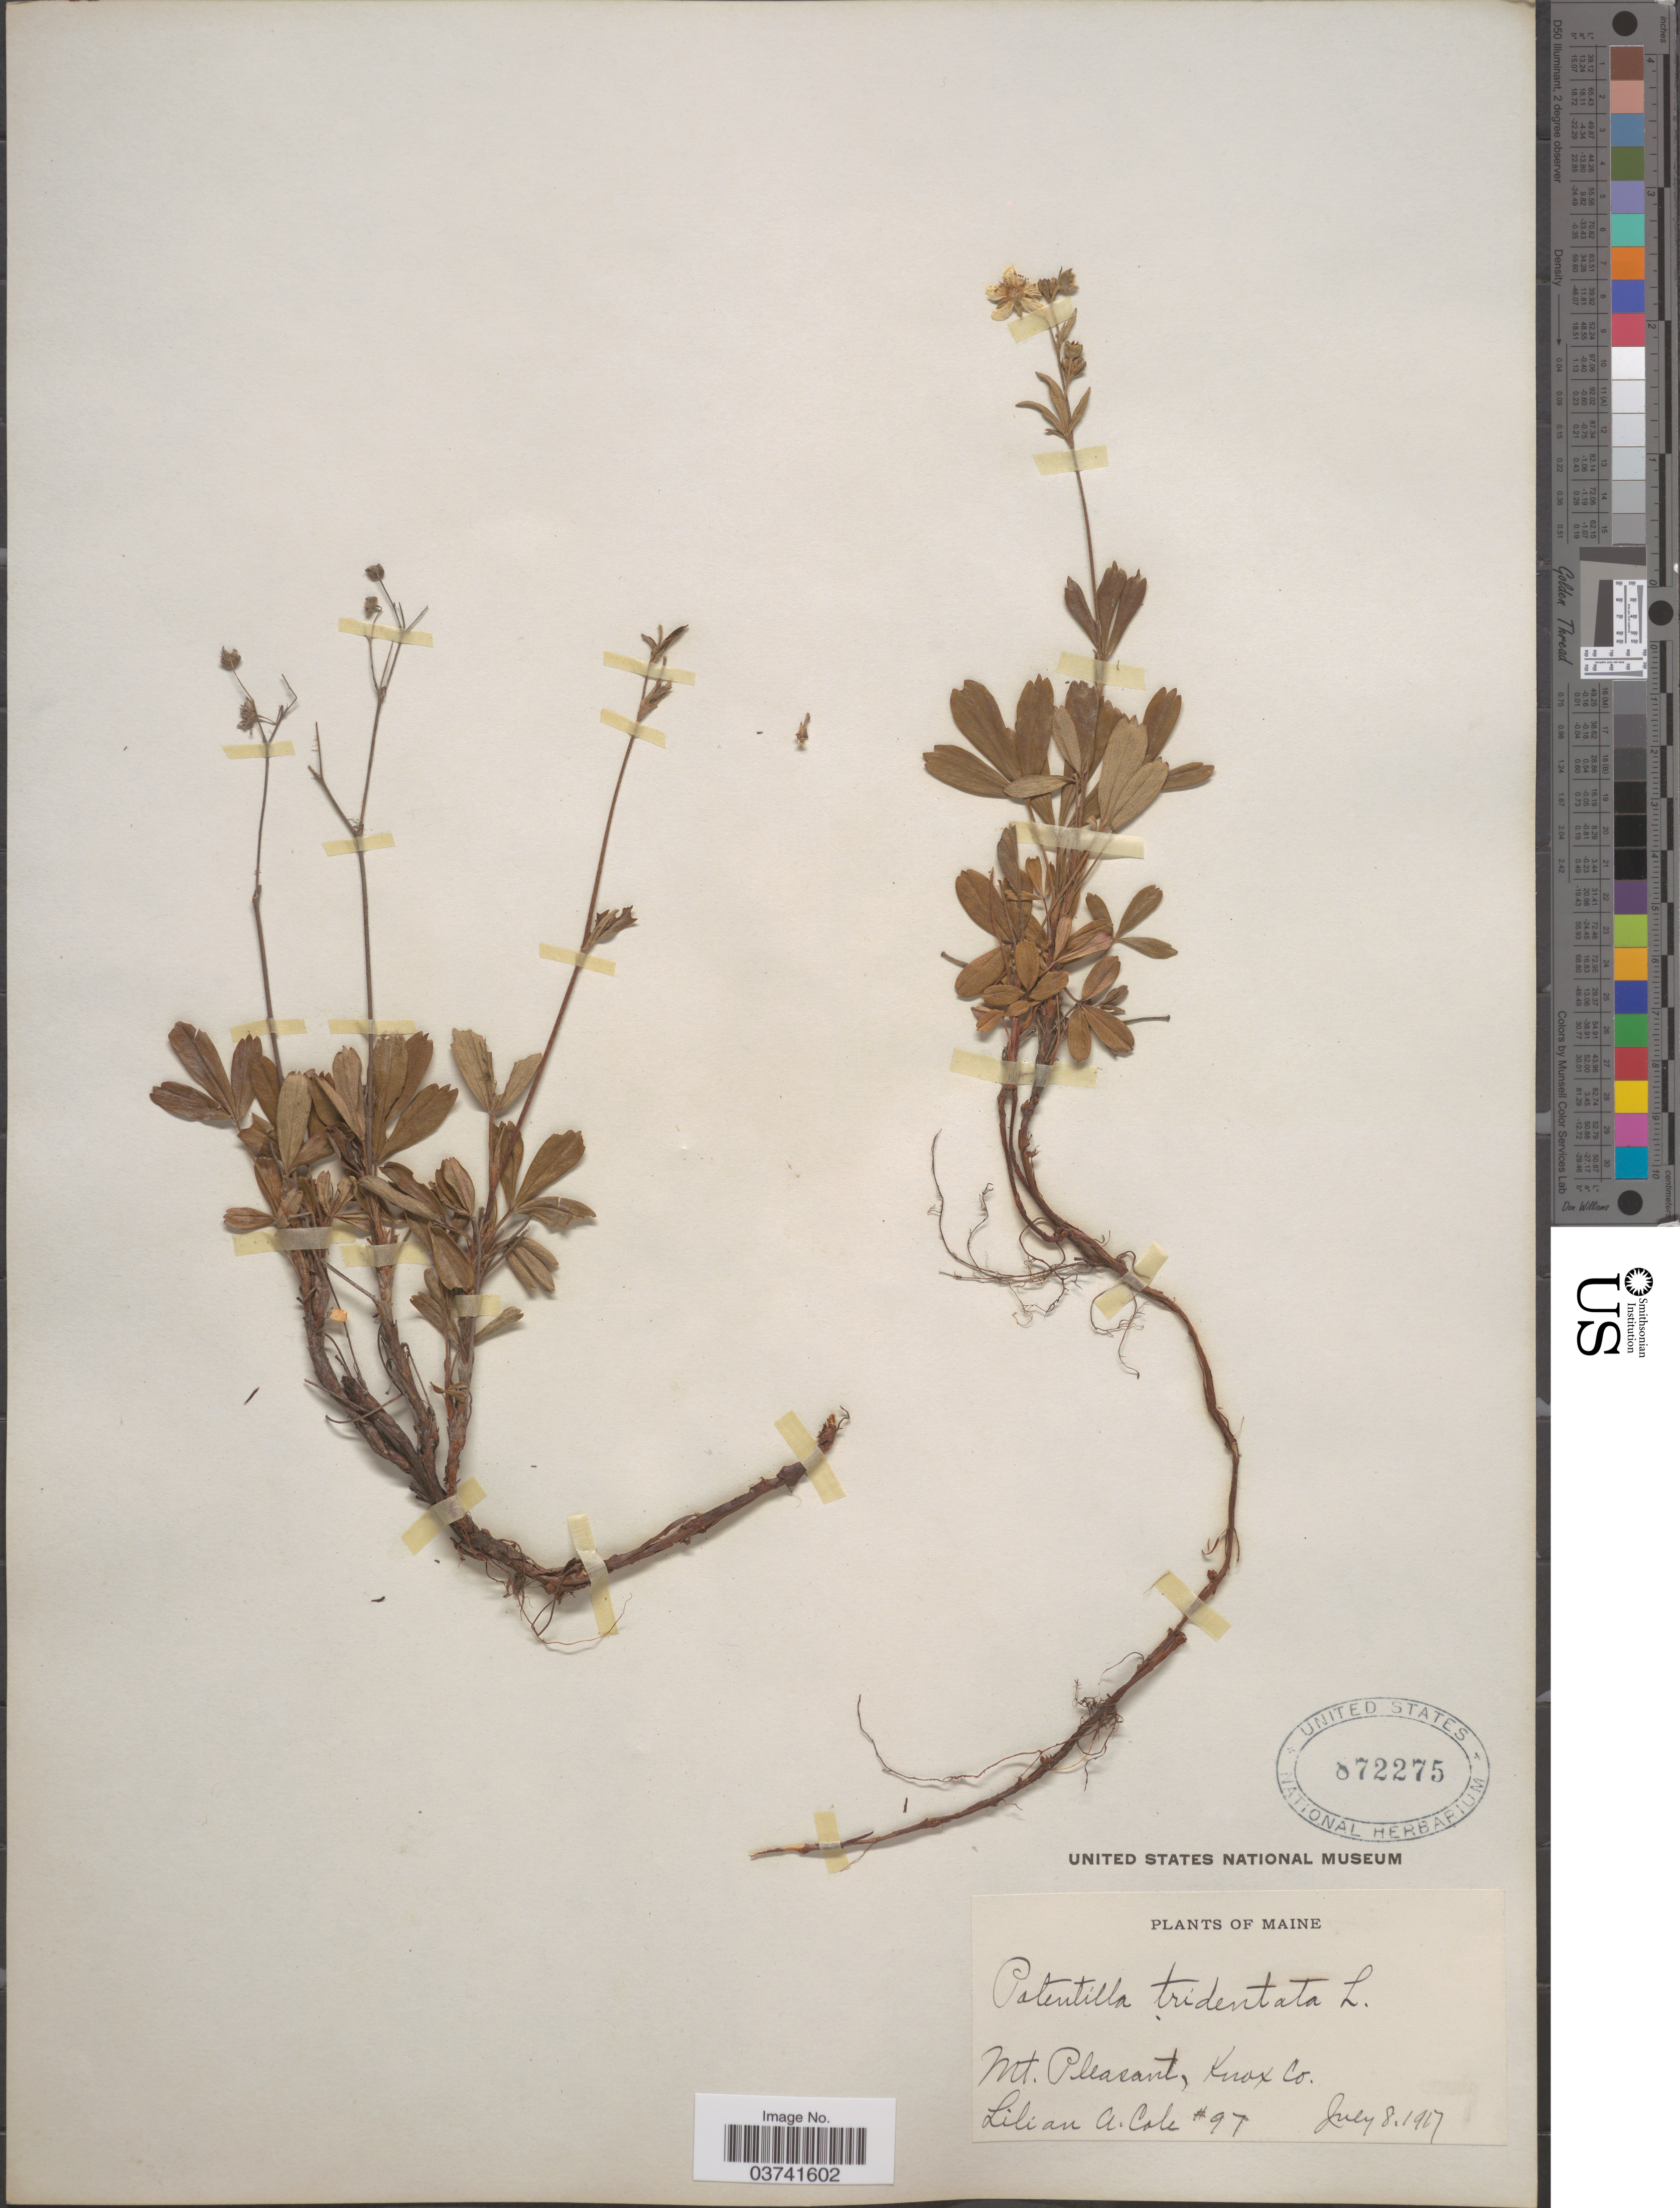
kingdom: Plantae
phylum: Tracheophyta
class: Magnoliopsida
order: Rosales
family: Rosaceae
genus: Potentilla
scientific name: Potentilla tridentata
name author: Aiton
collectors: L. A. Cole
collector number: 97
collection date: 1917-07-08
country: United States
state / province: Maine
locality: Mt. Pleasant, Knox Co.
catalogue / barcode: US 872275